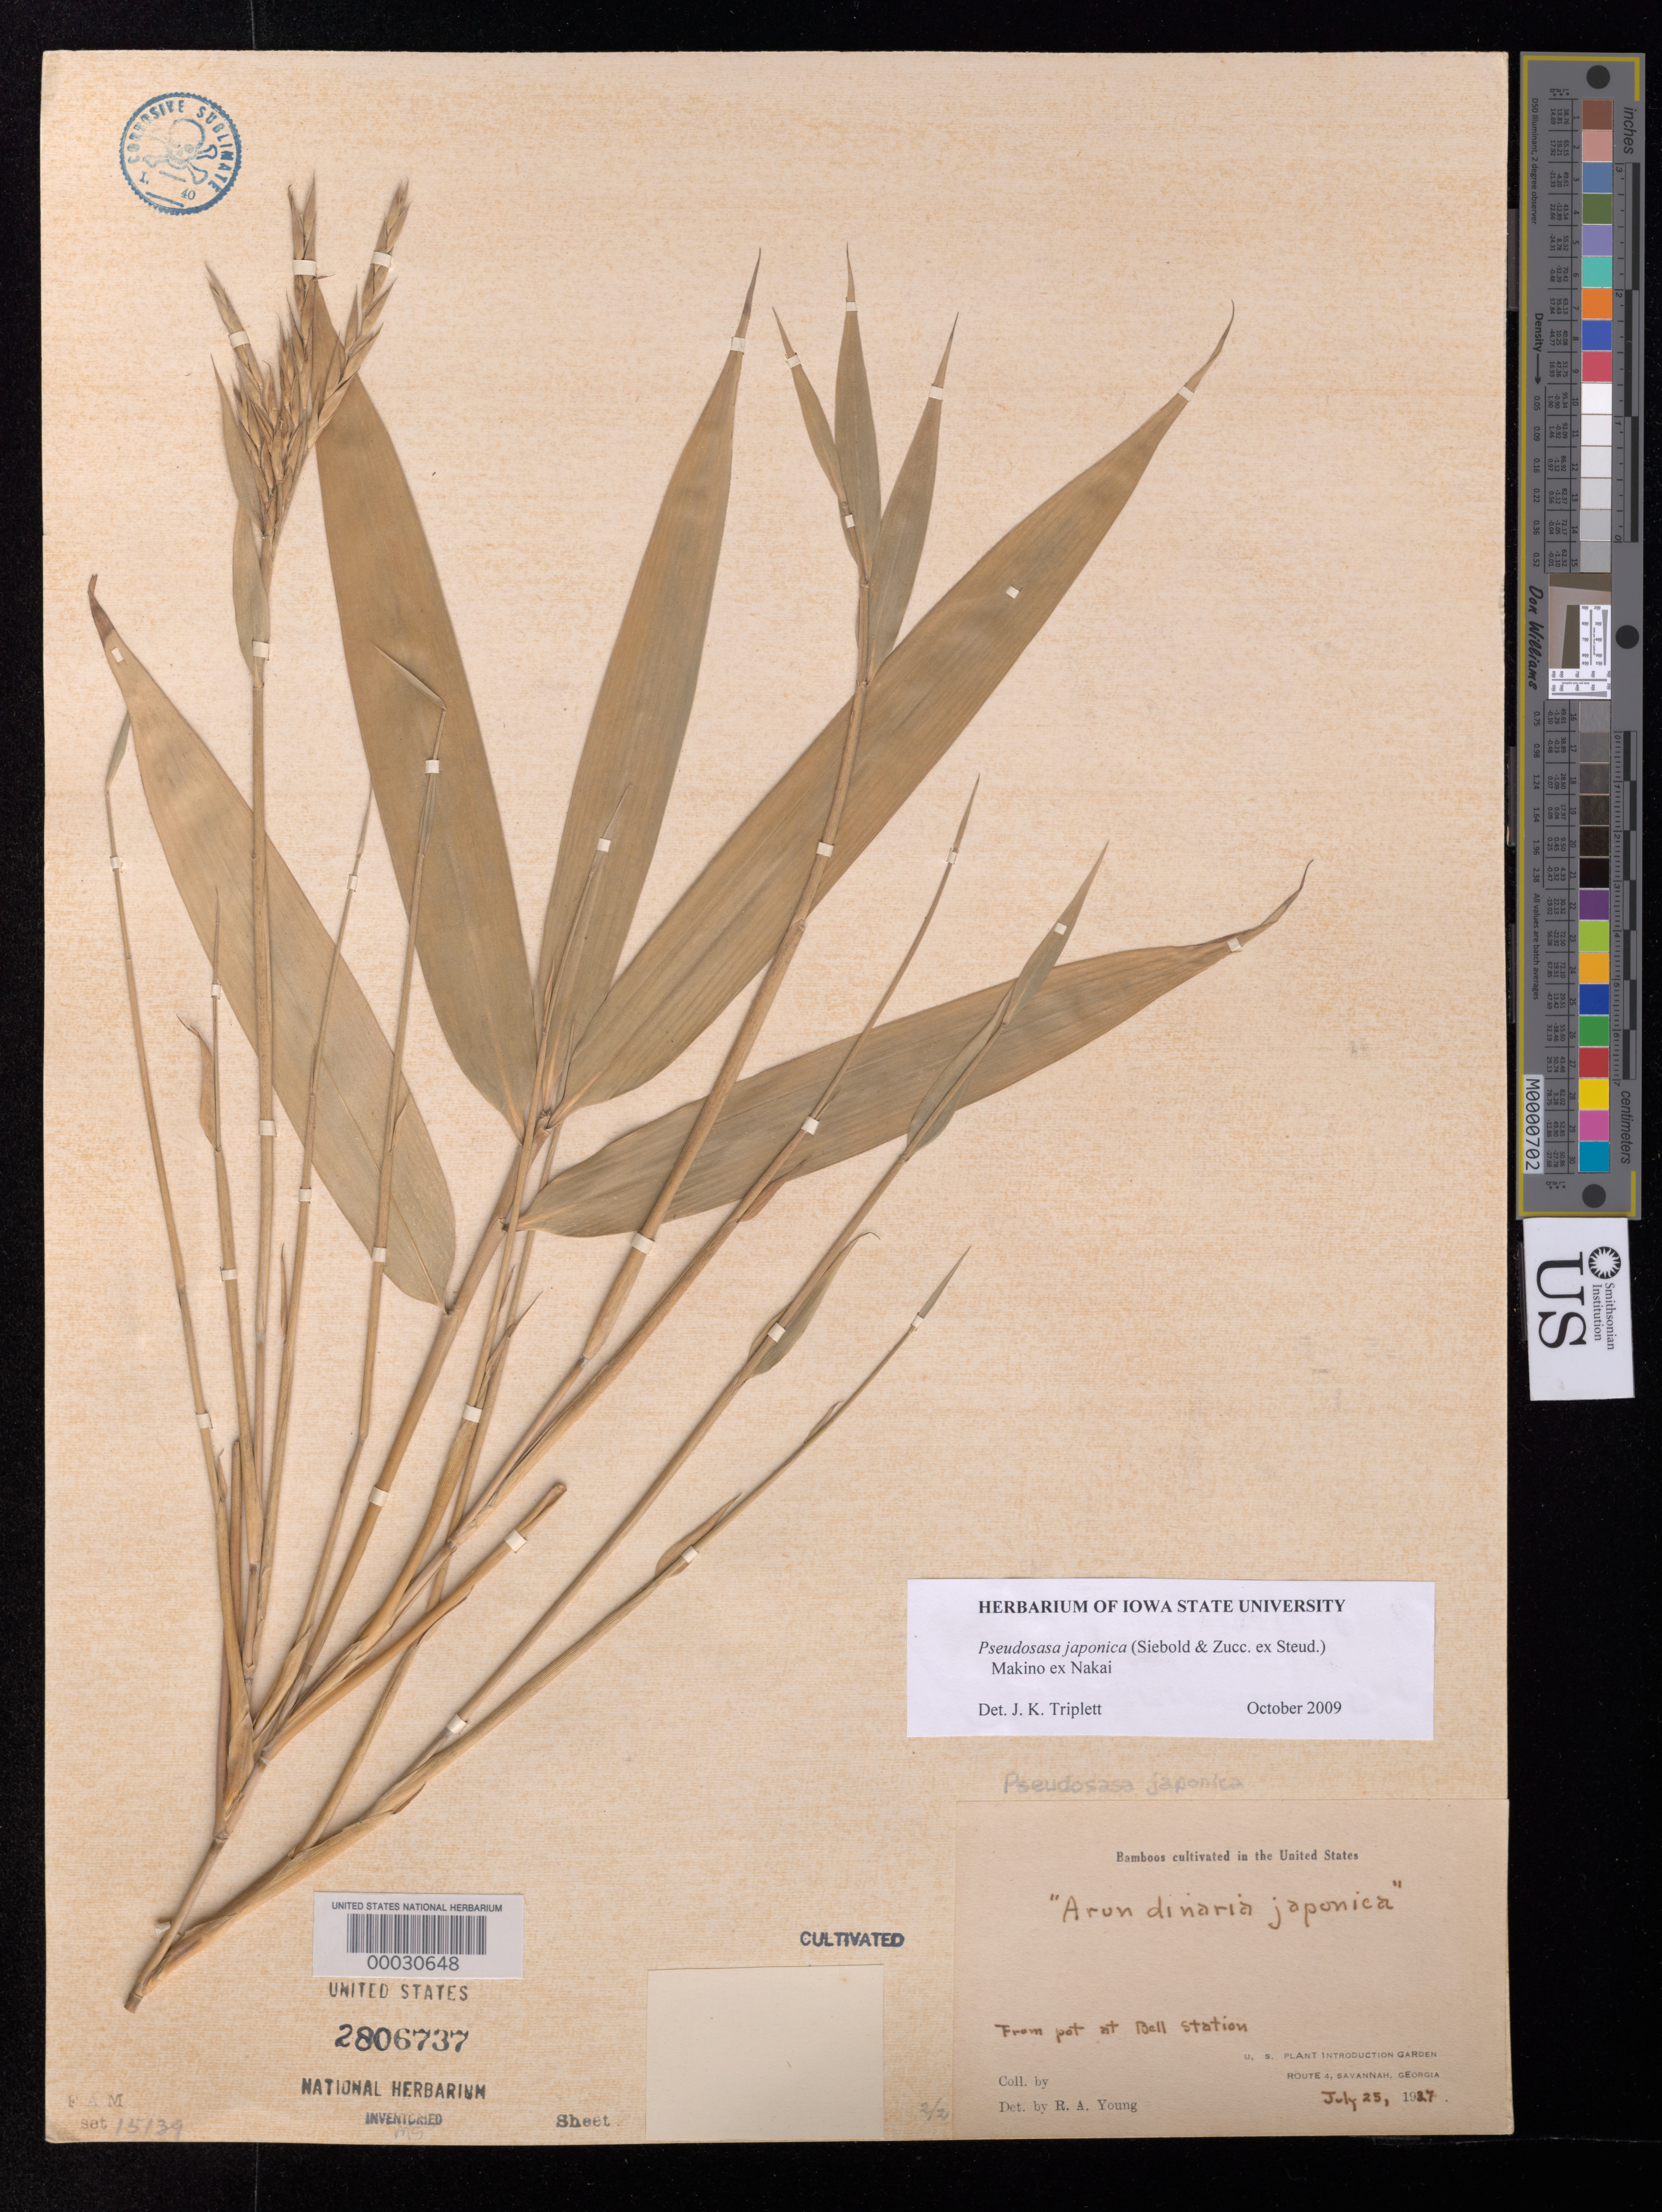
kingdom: Plantae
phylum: Tracheophyta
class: Liliopsida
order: Poales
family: Poaceae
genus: Pseudosasa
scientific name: Pseudosasa japonica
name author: (Siebold & Zucc. ex Steud.) Makino ex Nakai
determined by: Triplett, J. K.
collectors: F. A. McClure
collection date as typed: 25 Jul 1927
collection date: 1927-07-25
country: United States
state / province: Maryland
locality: U.s.d.a. plant introduction garden-bell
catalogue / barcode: US 2806737